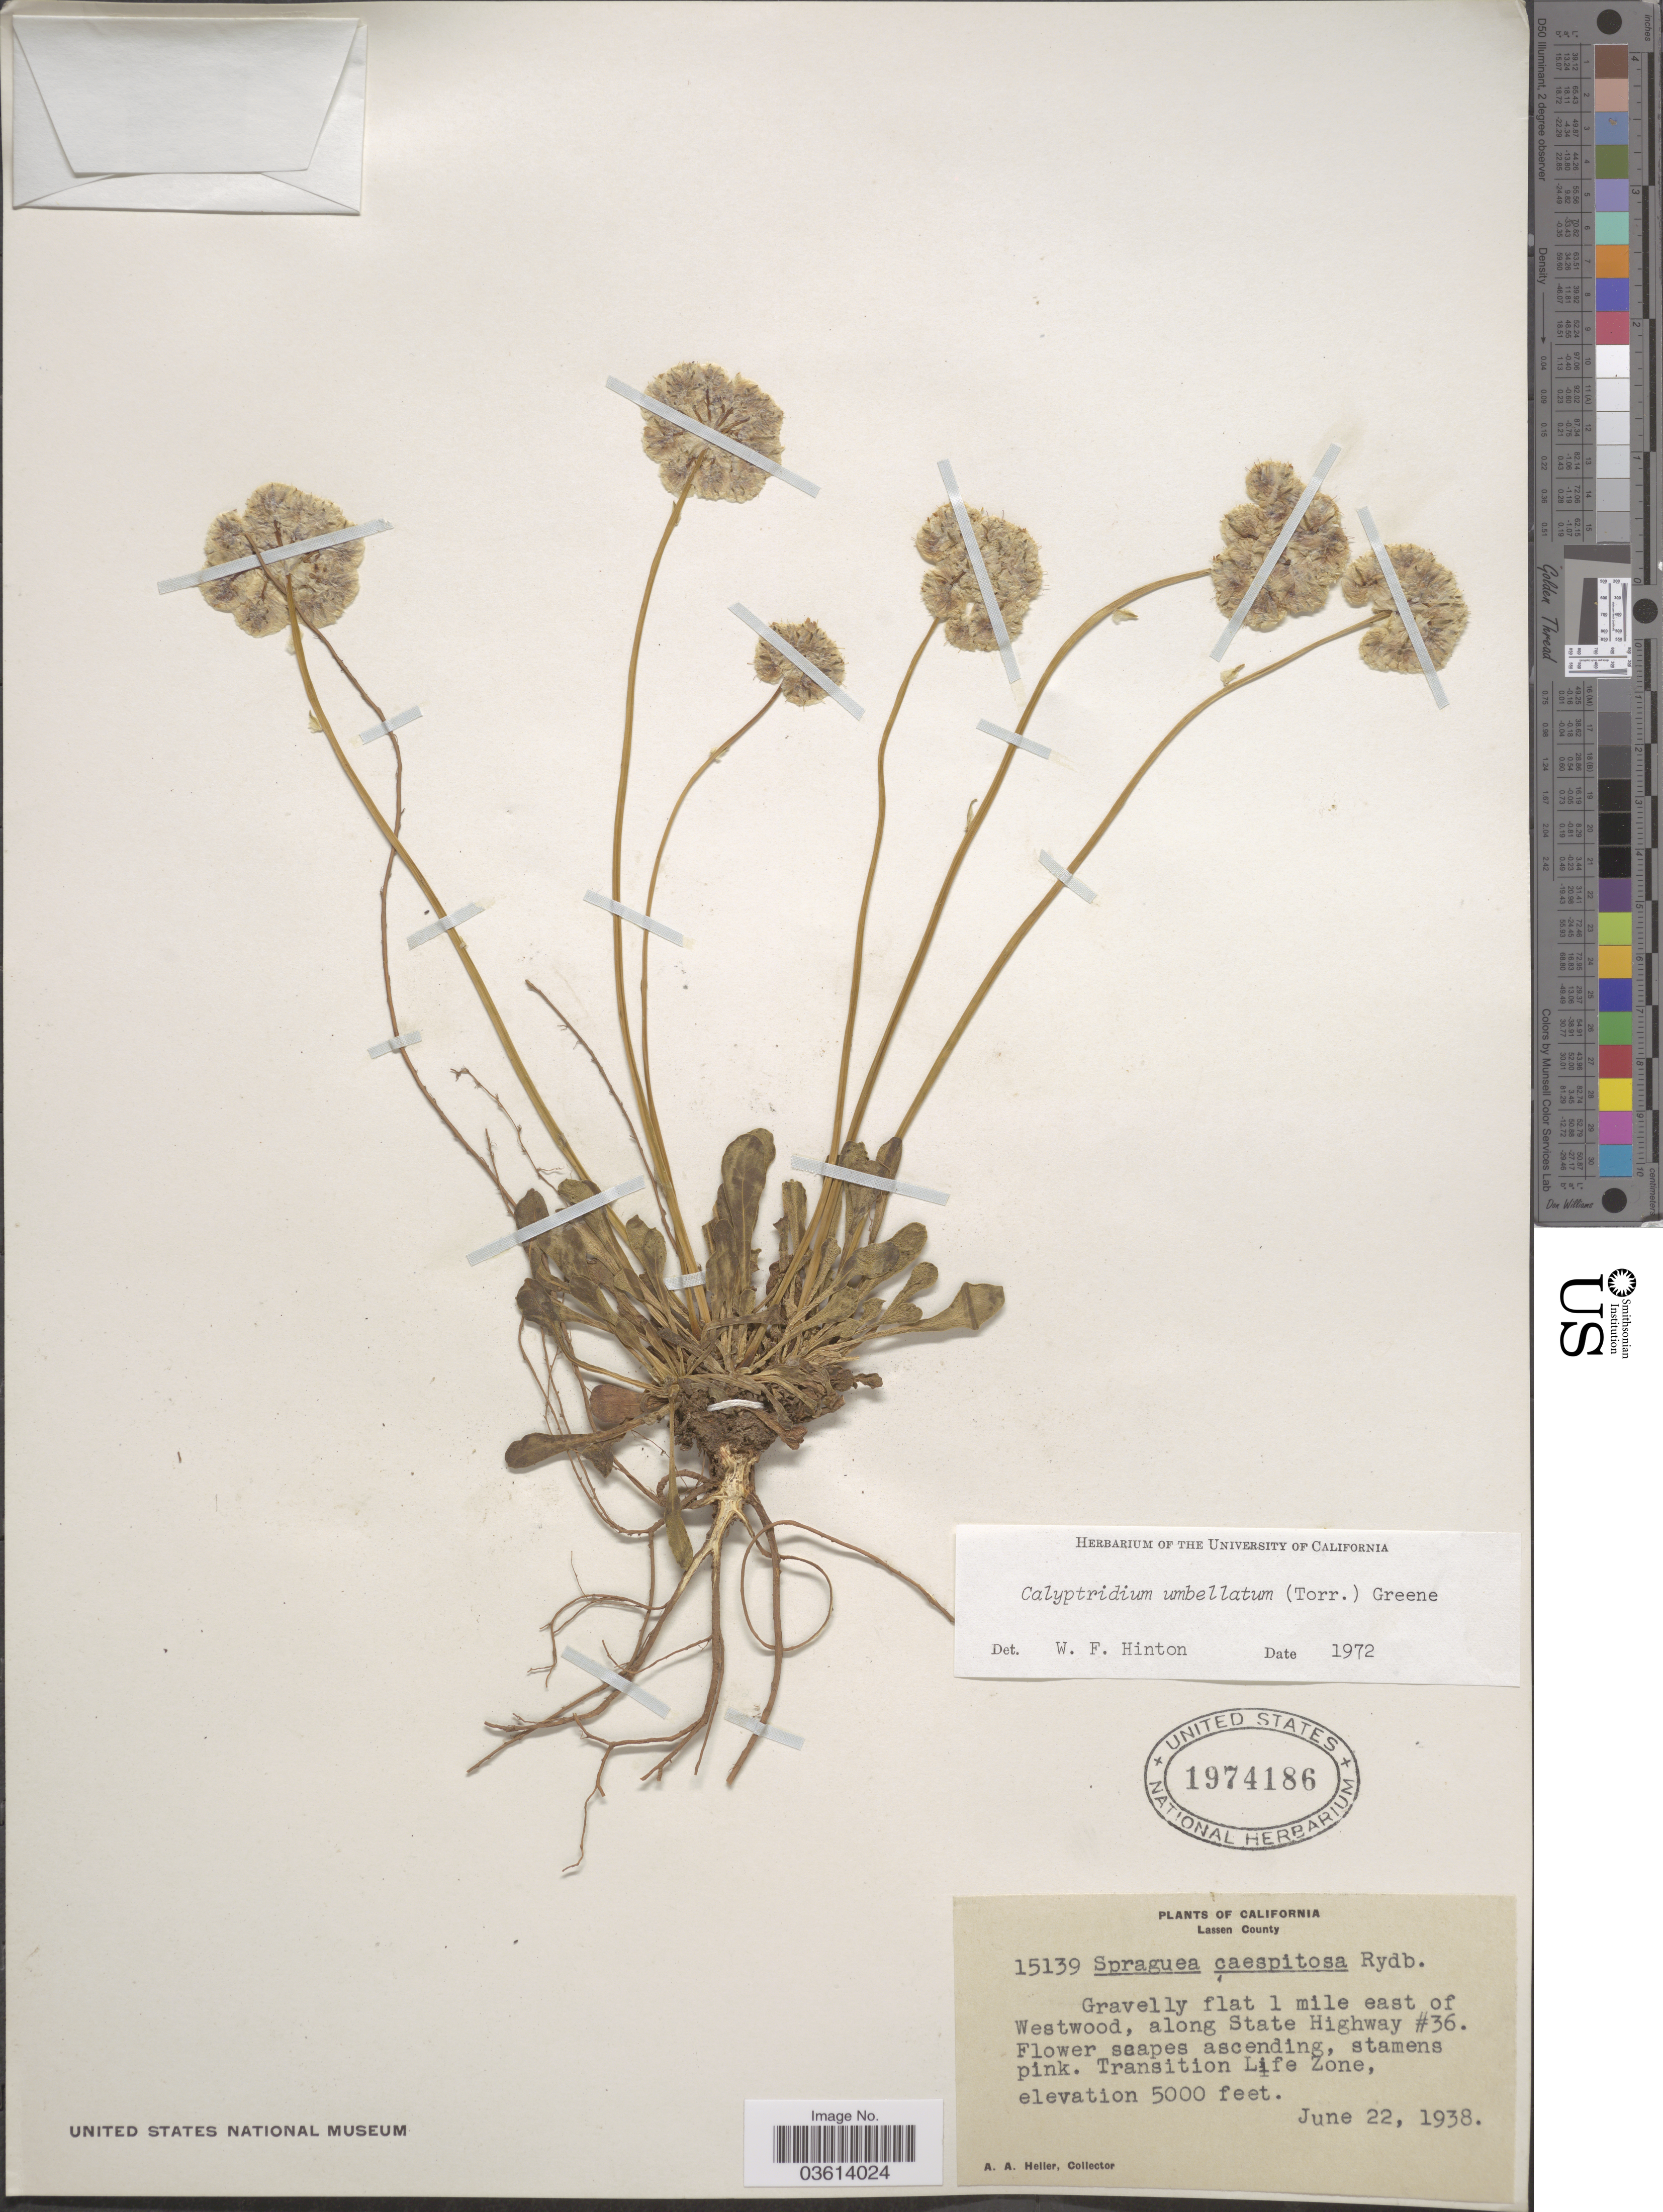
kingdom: Plantae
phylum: Tracheophyta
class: Magnoliopsida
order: Caryophyllales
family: Montiaceae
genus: Calyptridium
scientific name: Calyptridium umbellatum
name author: (Torr.) Greene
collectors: A. A. Heller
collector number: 15139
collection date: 1938-06-22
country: United States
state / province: California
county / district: Lassen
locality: Lassen County. Gravelly flat 1 mile east of Westwood, along State Highway #36. Transition Life Zone.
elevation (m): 1524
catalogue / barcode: US 1974186